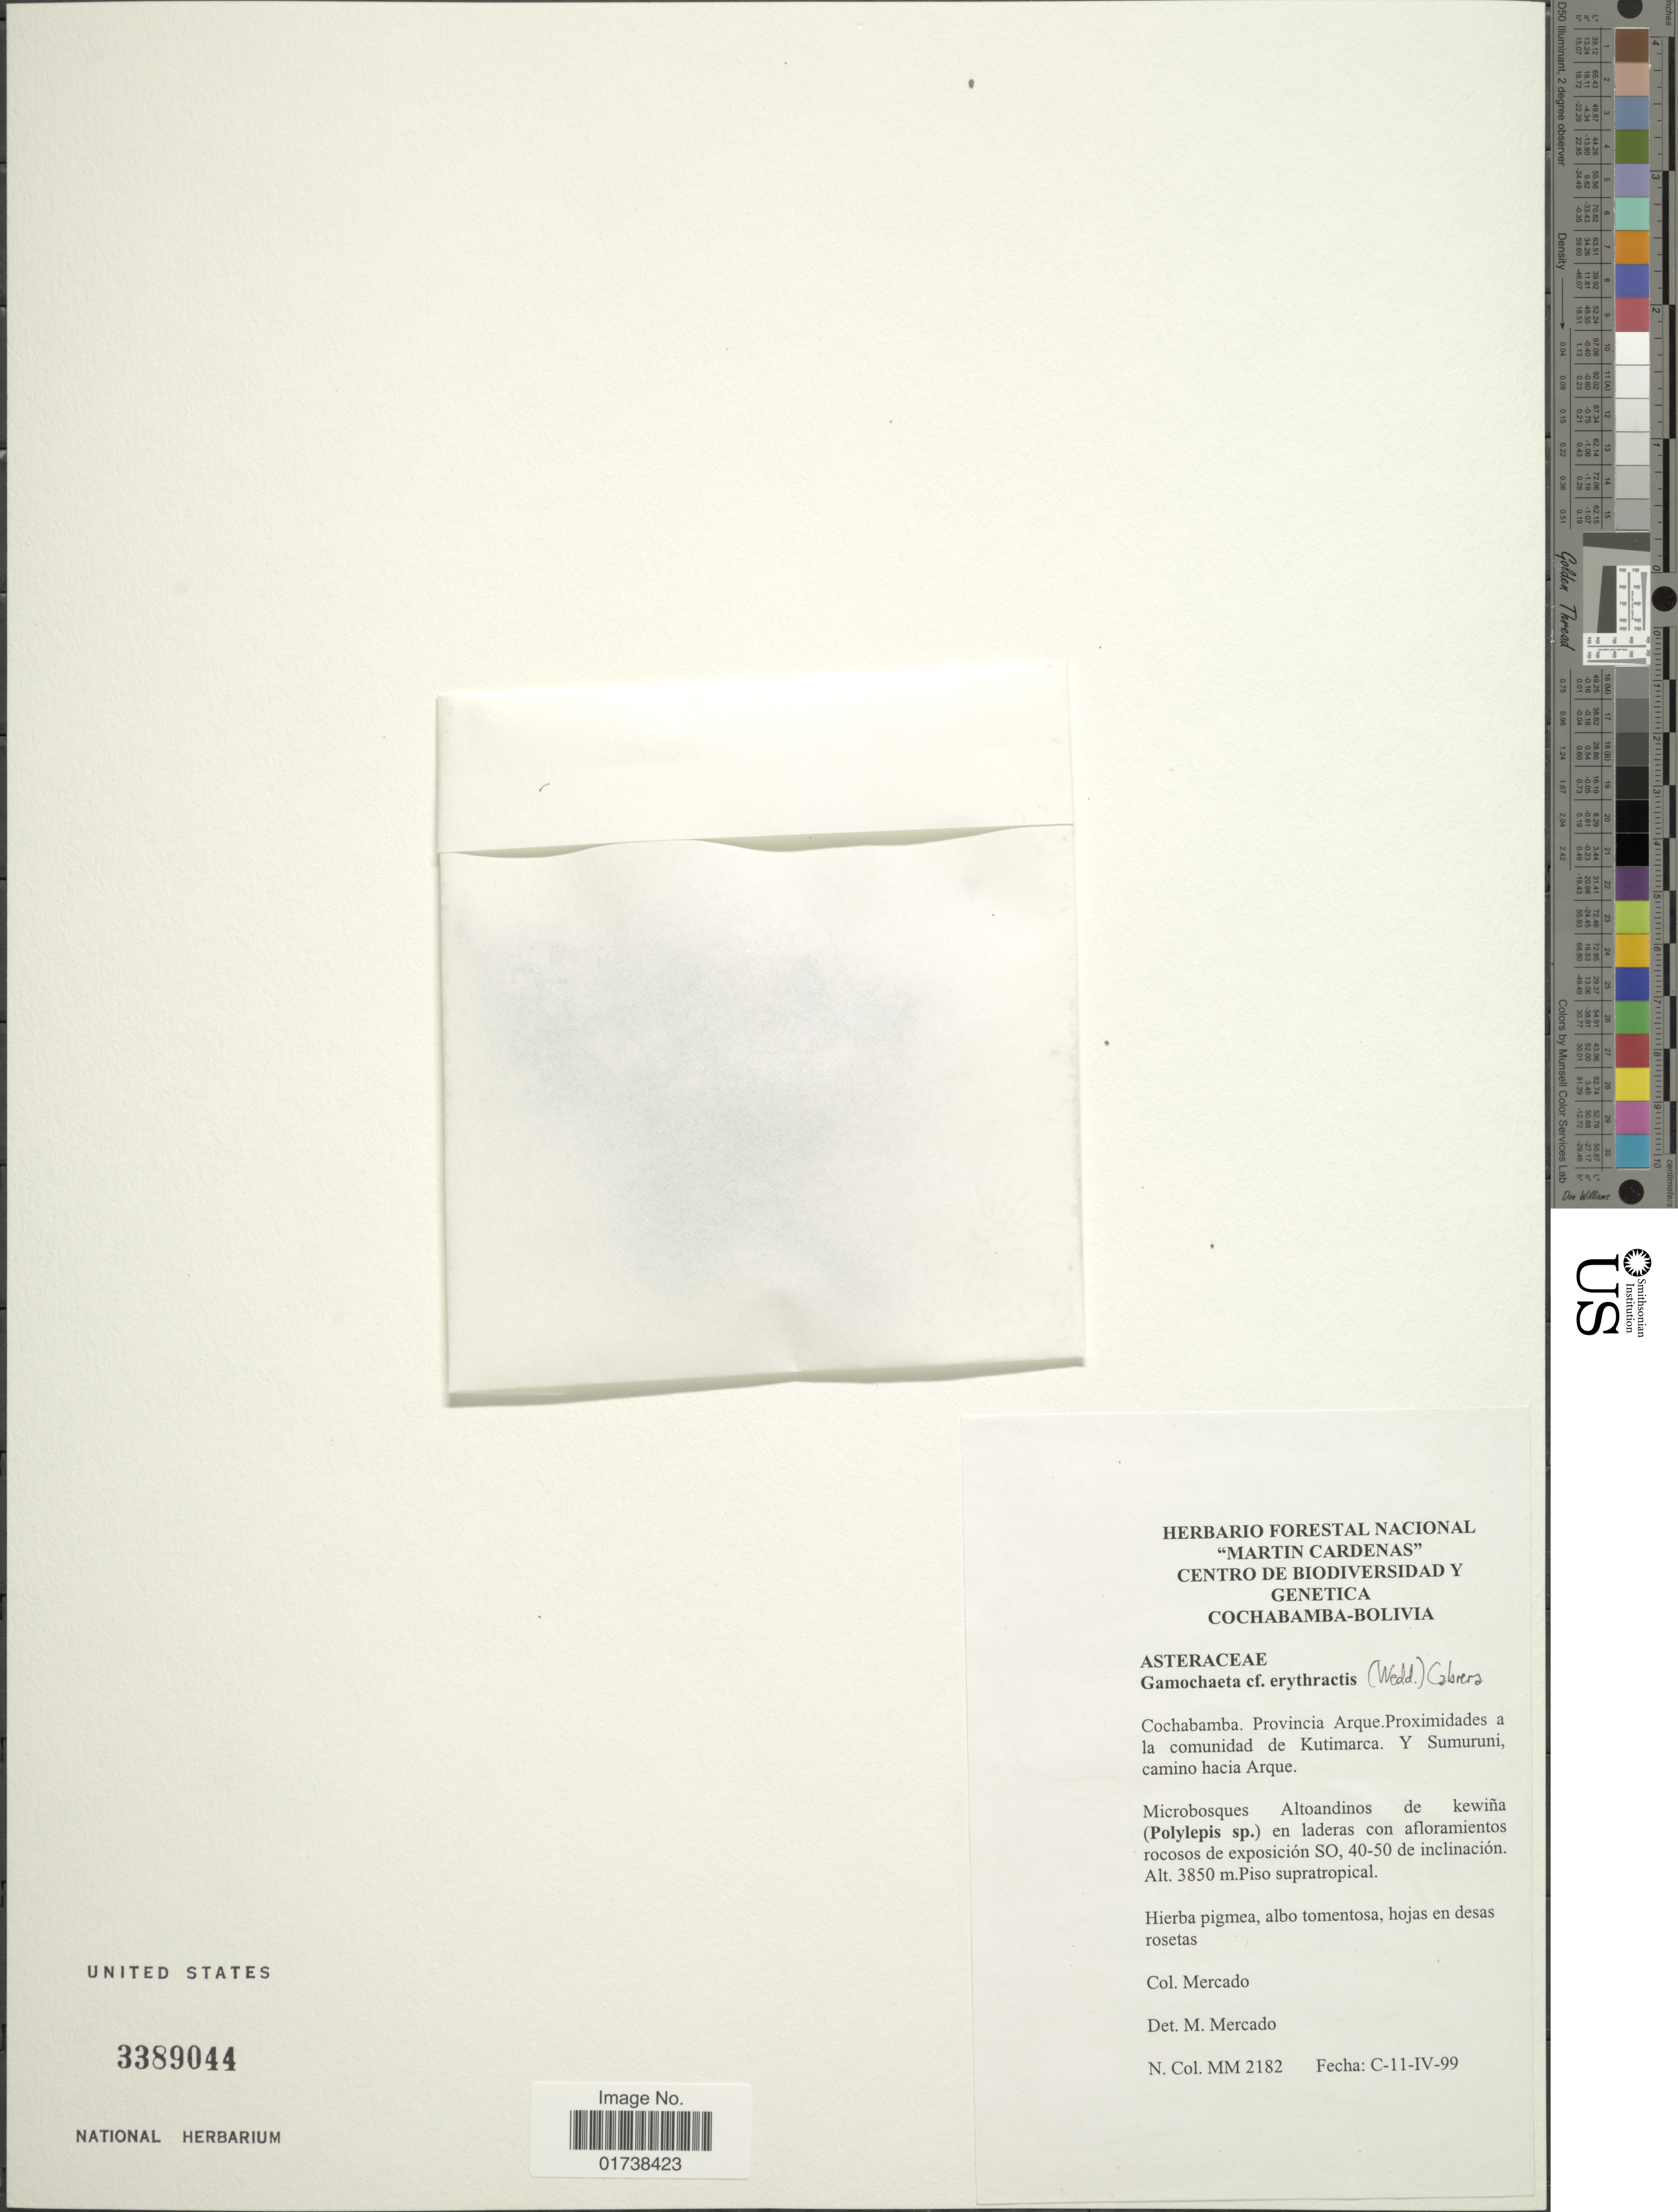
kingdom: Plantae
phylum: Tracheophyta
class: Magnoliopsida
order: Asterales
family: Asteraceae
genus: Gamochaeta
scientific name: Gamochaeta erythractis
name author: (Wedd.) Cabrera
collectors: M. Mercado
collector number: MM 2182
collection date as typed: Transcribed d/m/y: 11/4/99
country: Bolivia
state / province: Cochabamba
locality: Provincia Arque, Proximidades a la comunidad de Kutimarca, Y sumurini, camino hacia Arque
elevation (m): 3850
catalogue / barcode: US 3389044